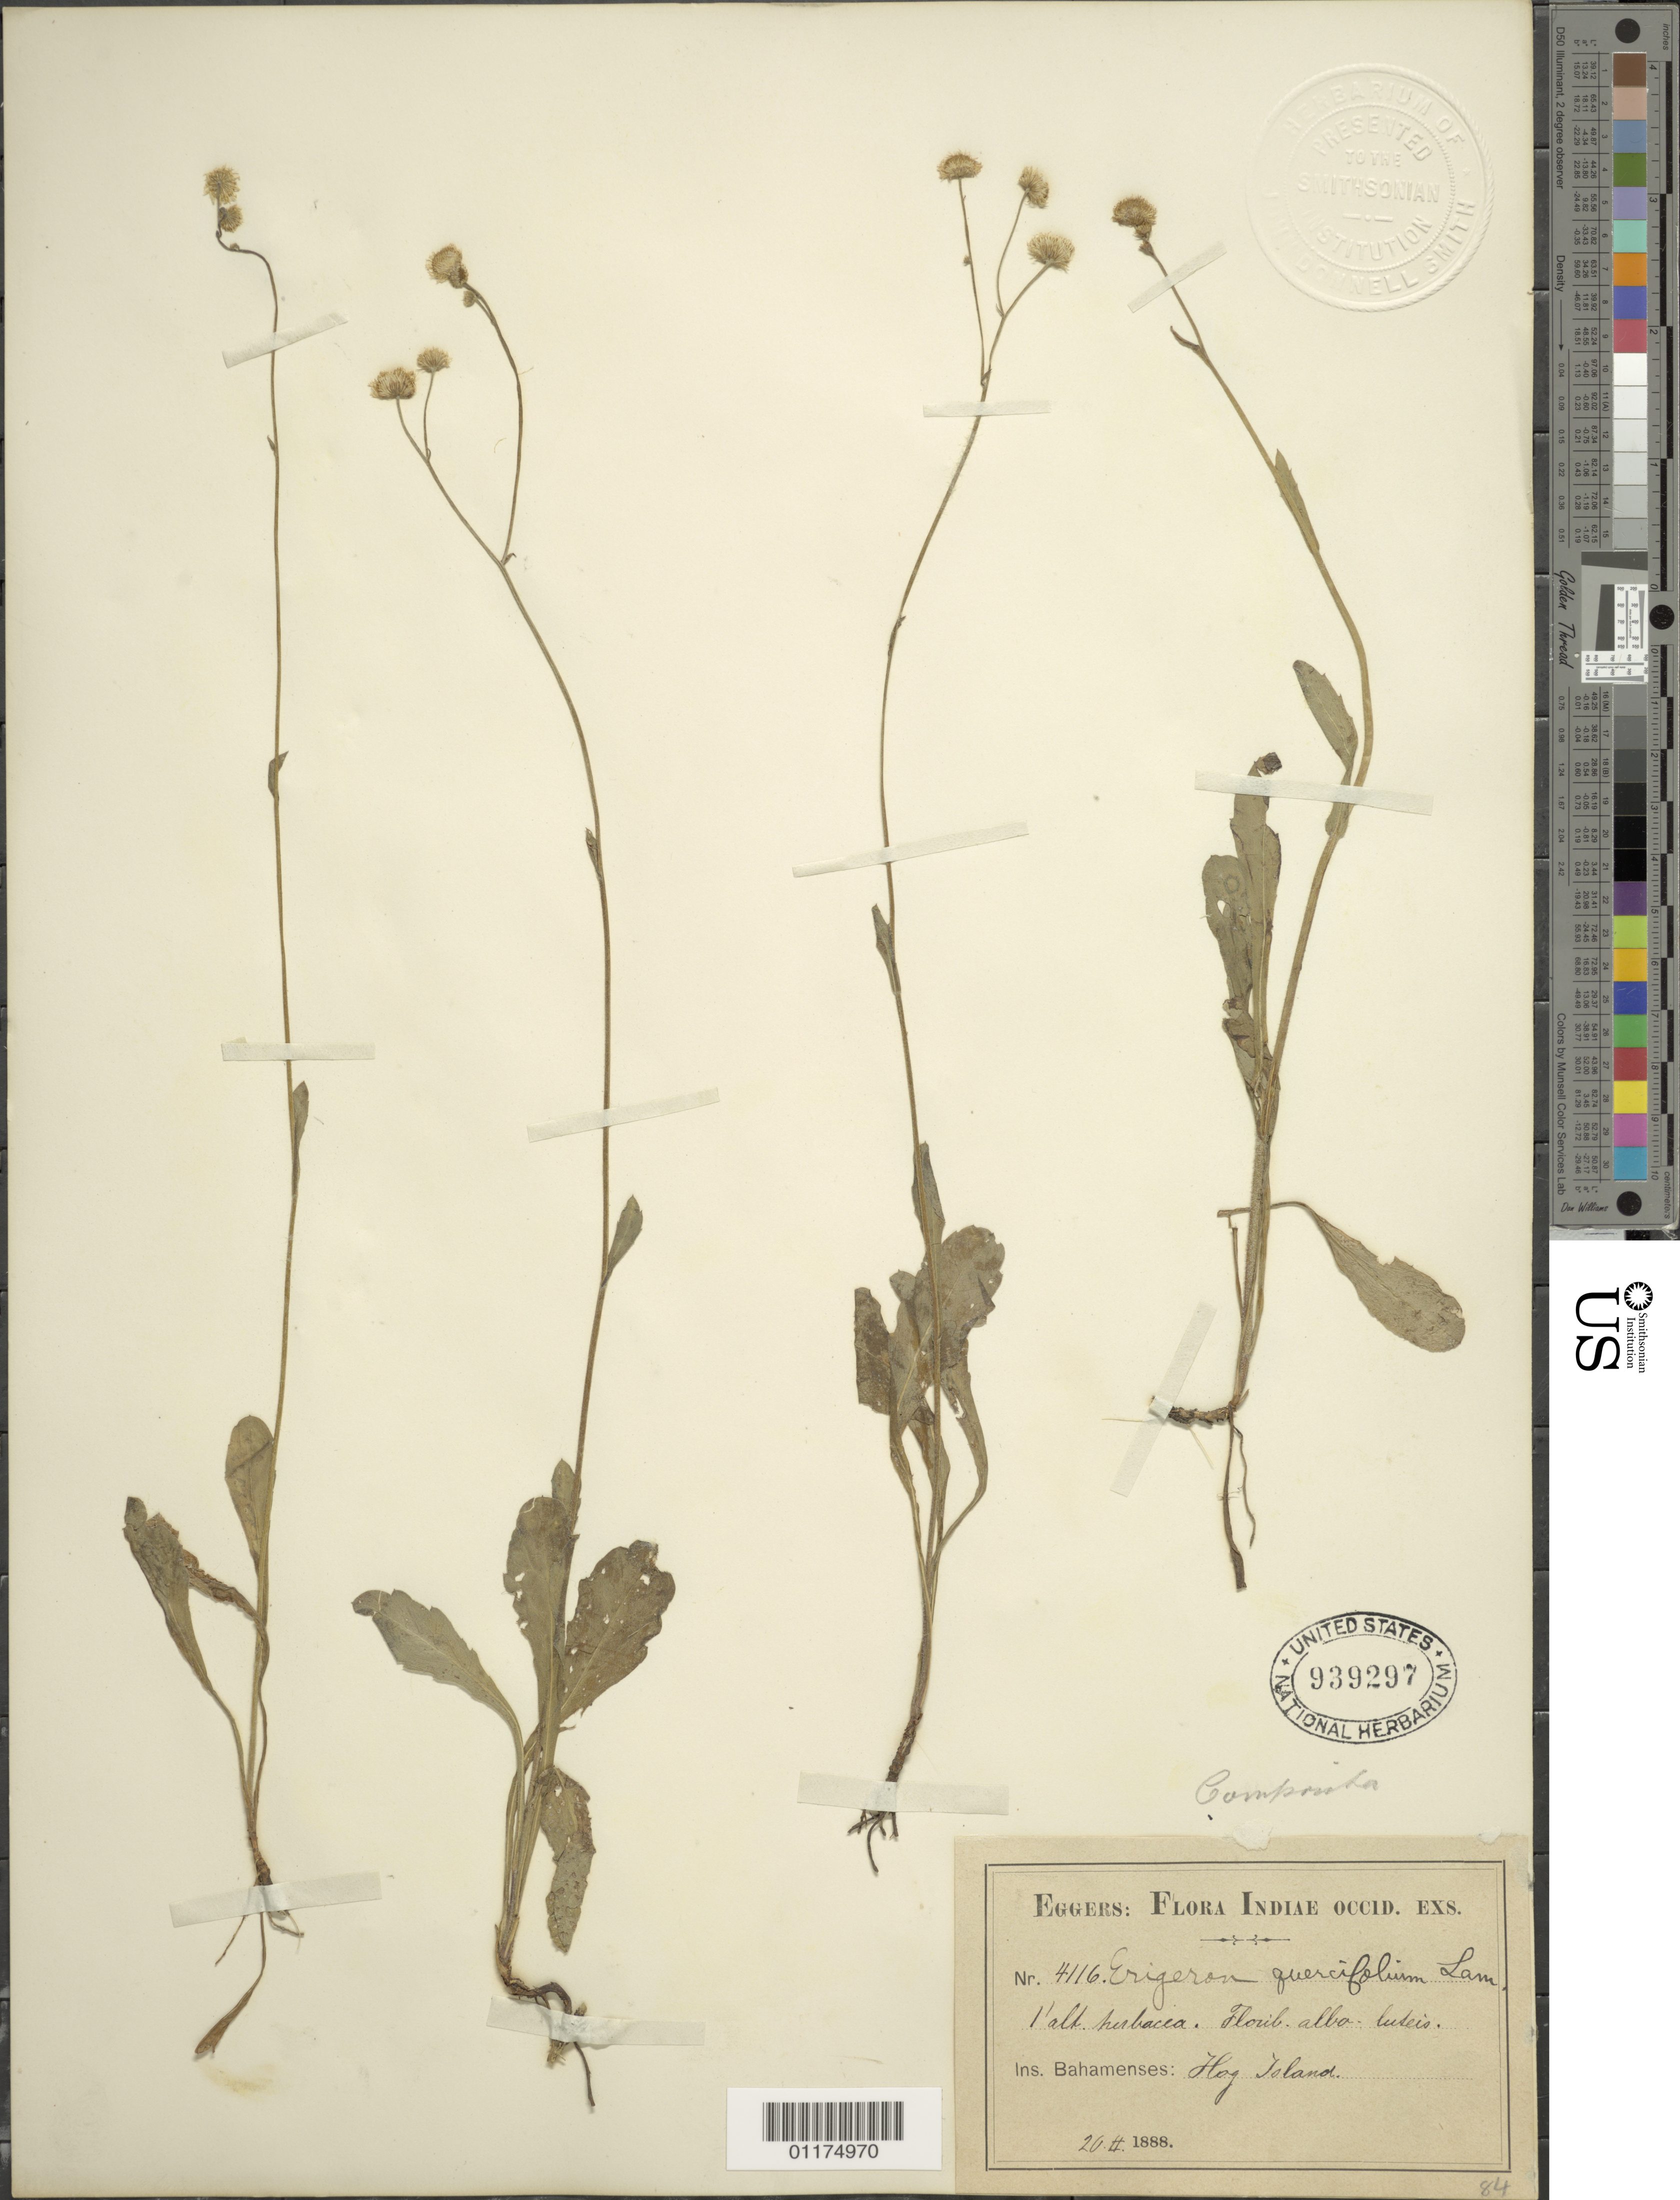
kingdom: Plantae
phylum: Tracheophyta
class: Magnoliopsida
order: Asterales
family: Asteraceae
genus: Erigeron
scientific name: Erigeron quercifolius Lam.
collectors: -. Eggers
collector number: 4116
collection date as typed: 20 Feb 1888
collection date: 1888-02-20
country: Bahamas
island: Hog I.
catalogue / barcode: US 939297